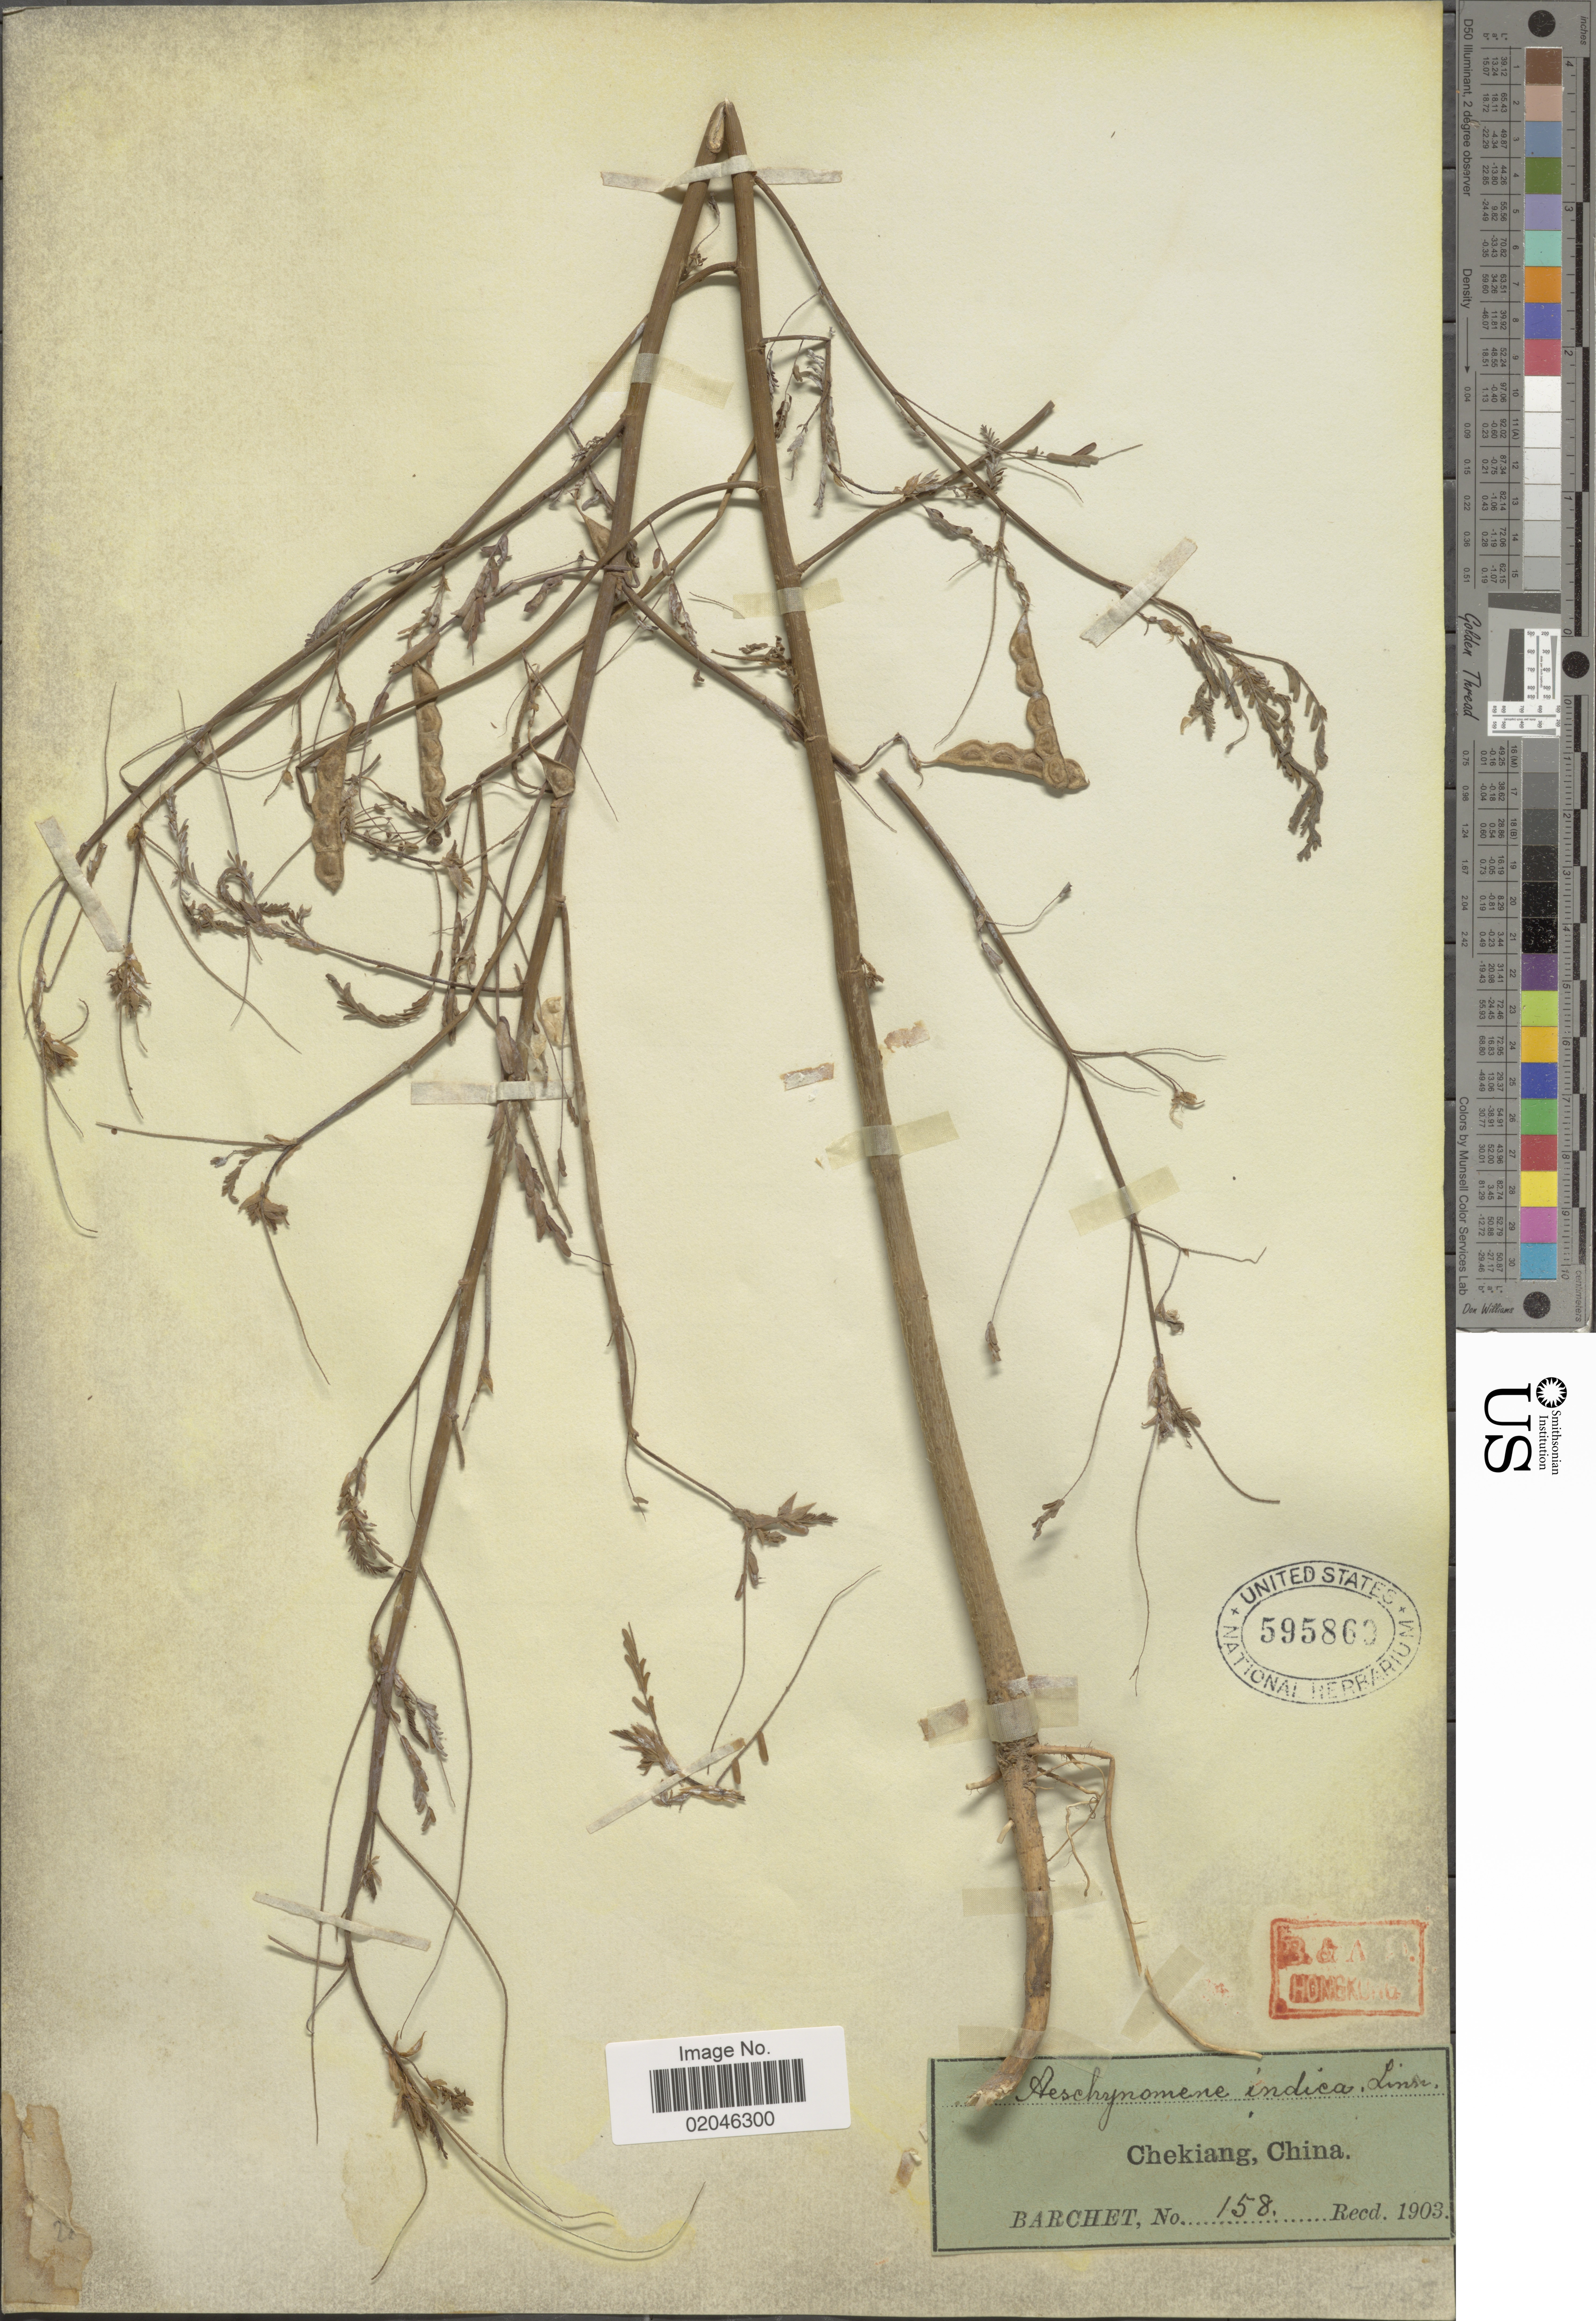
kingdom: Plantae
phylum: Tracheophyta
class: Magnoliopsida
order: Fabales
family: Fabaceae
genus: Aeschynomene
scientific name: Aeschynomene indica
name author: L.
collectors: Barchet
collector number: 158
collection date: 1903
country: China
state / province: Zhejiang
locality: Chekiang.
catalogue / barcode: US 595860